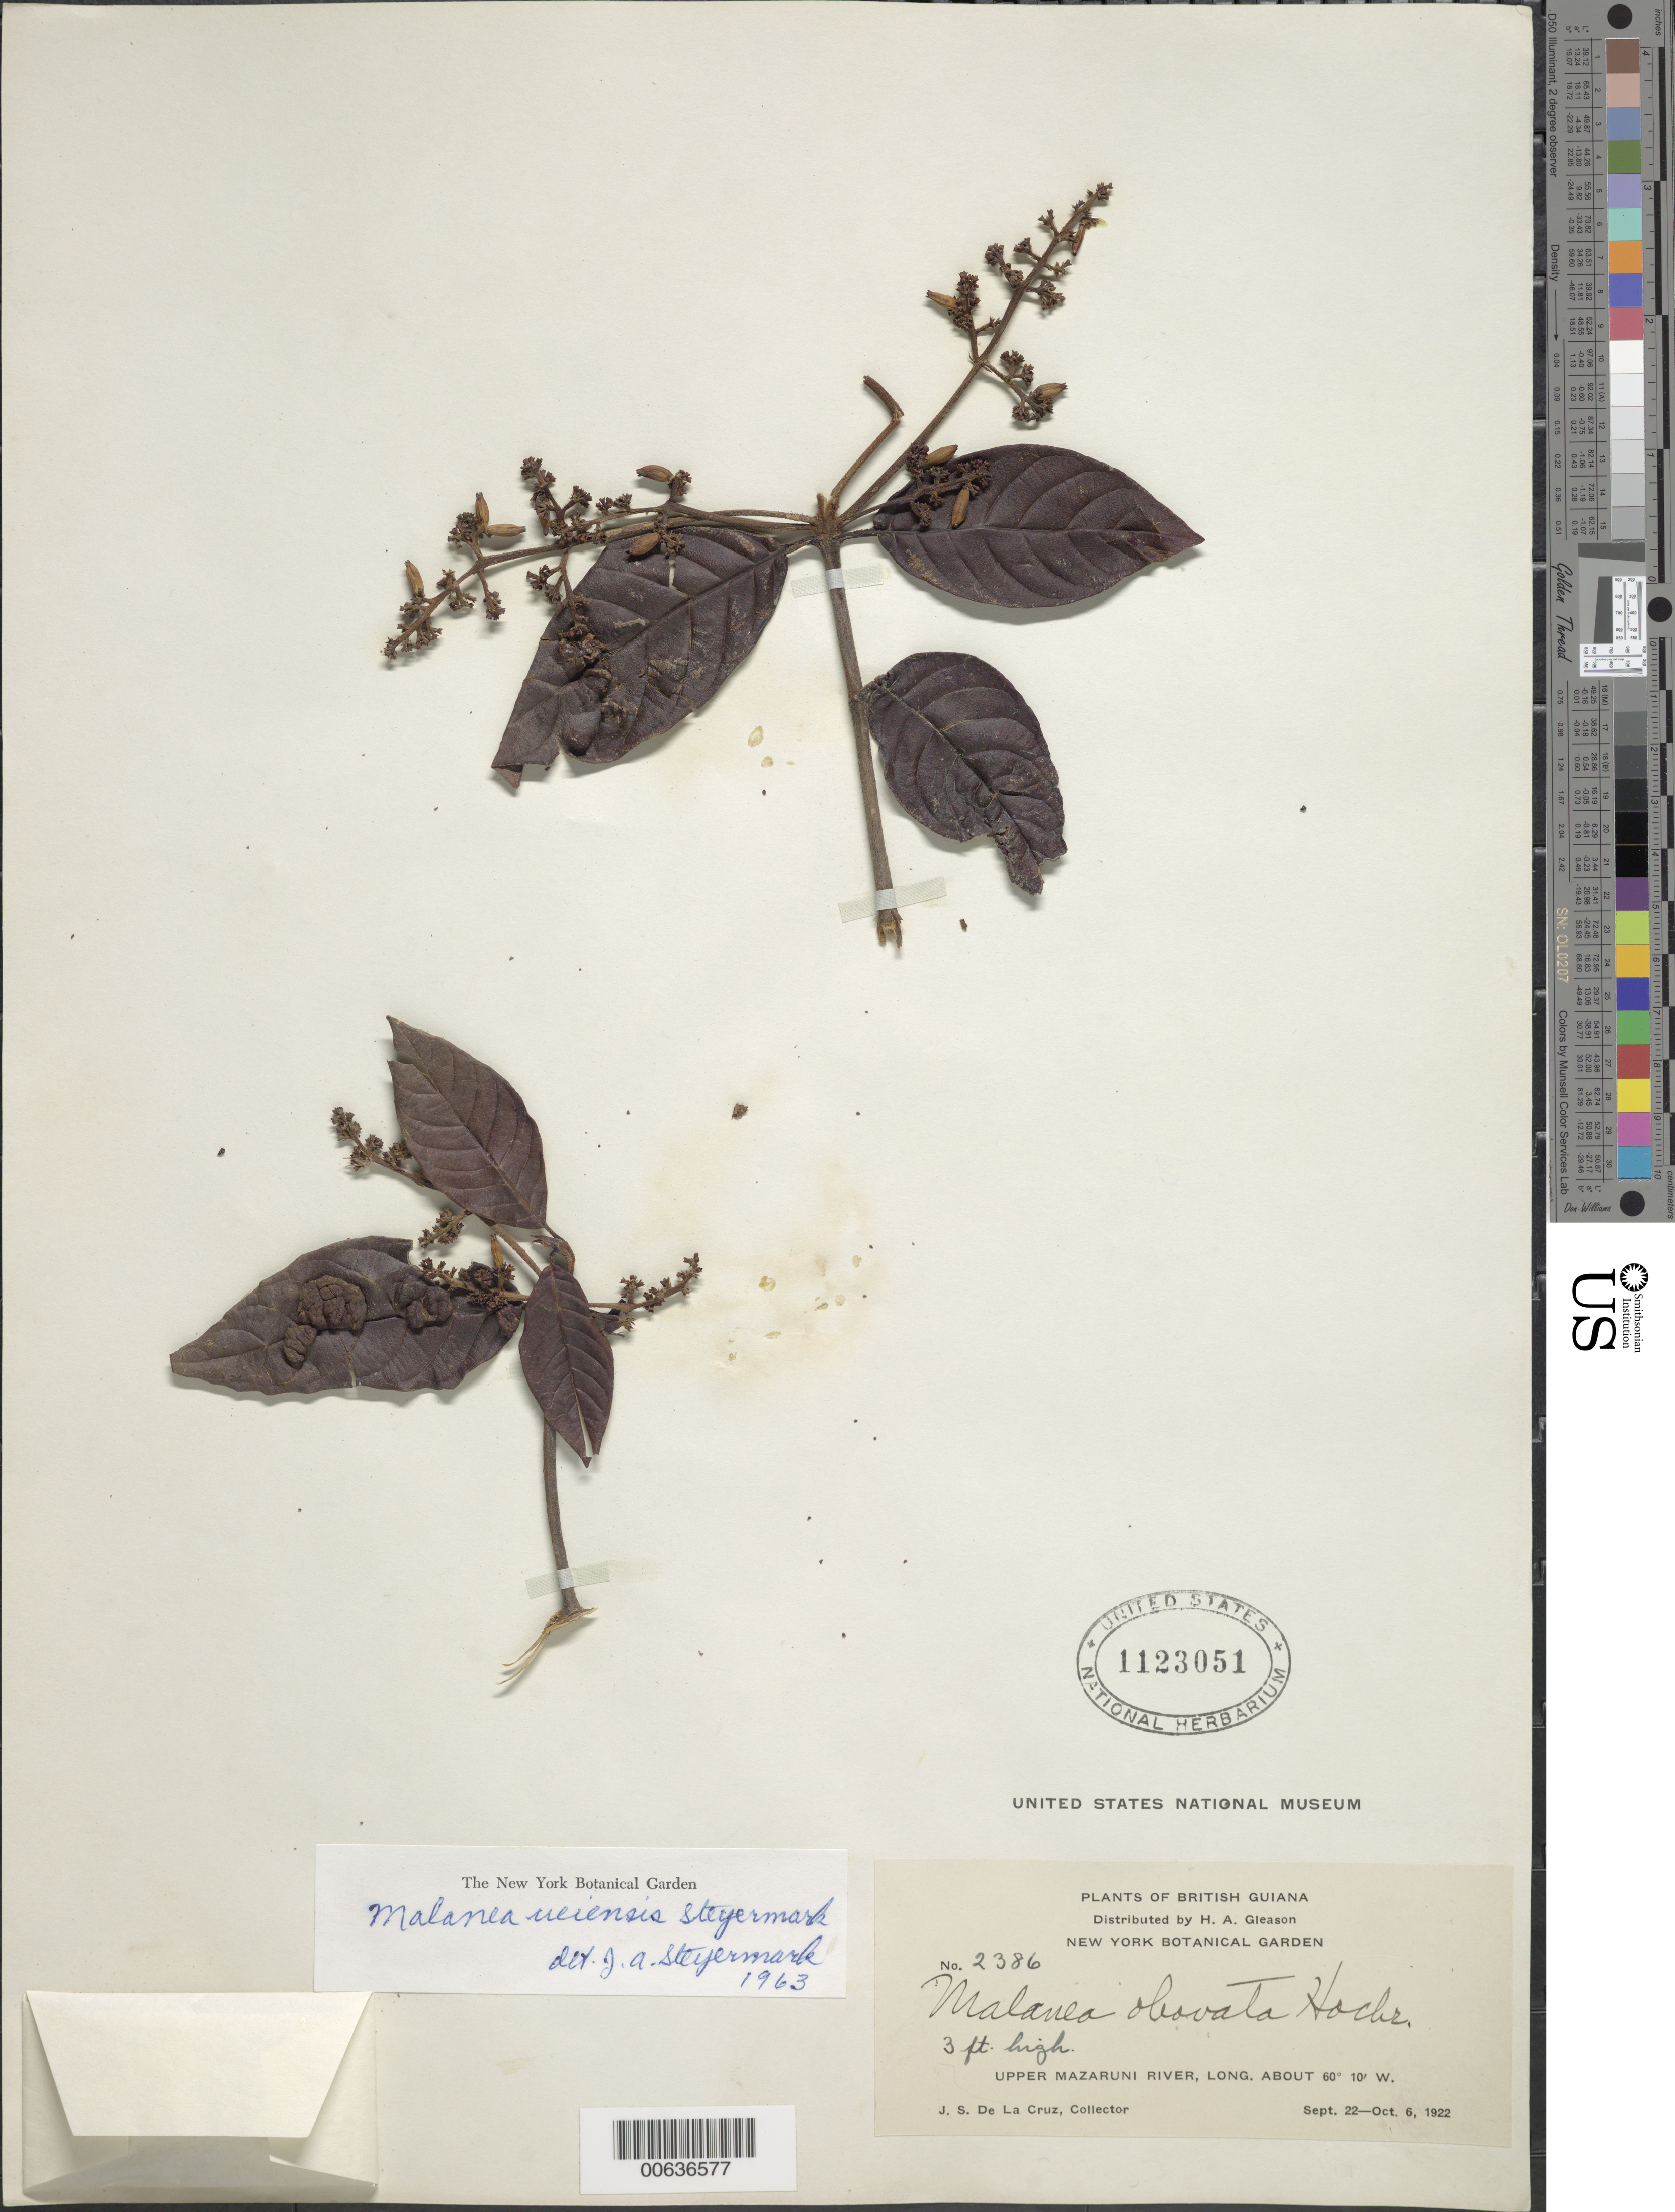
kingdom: Plantae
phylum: Tracheophyta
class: Magnoliopsida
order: Gentianales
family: Rubiaceae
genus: Malanea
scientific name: Malanea ueiensis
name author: Steyerm.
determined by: Steyermark, Julian A., (VEN)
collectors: J. S. de la Cruz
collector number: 2386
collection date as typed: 22-Sep-22 to 6-Oct-22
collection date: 1922-09-22/1922-10-06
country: Guyana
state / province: Cuyuni-Mazaruni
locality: Upper Mazaruni R.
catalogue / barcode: US 1123051